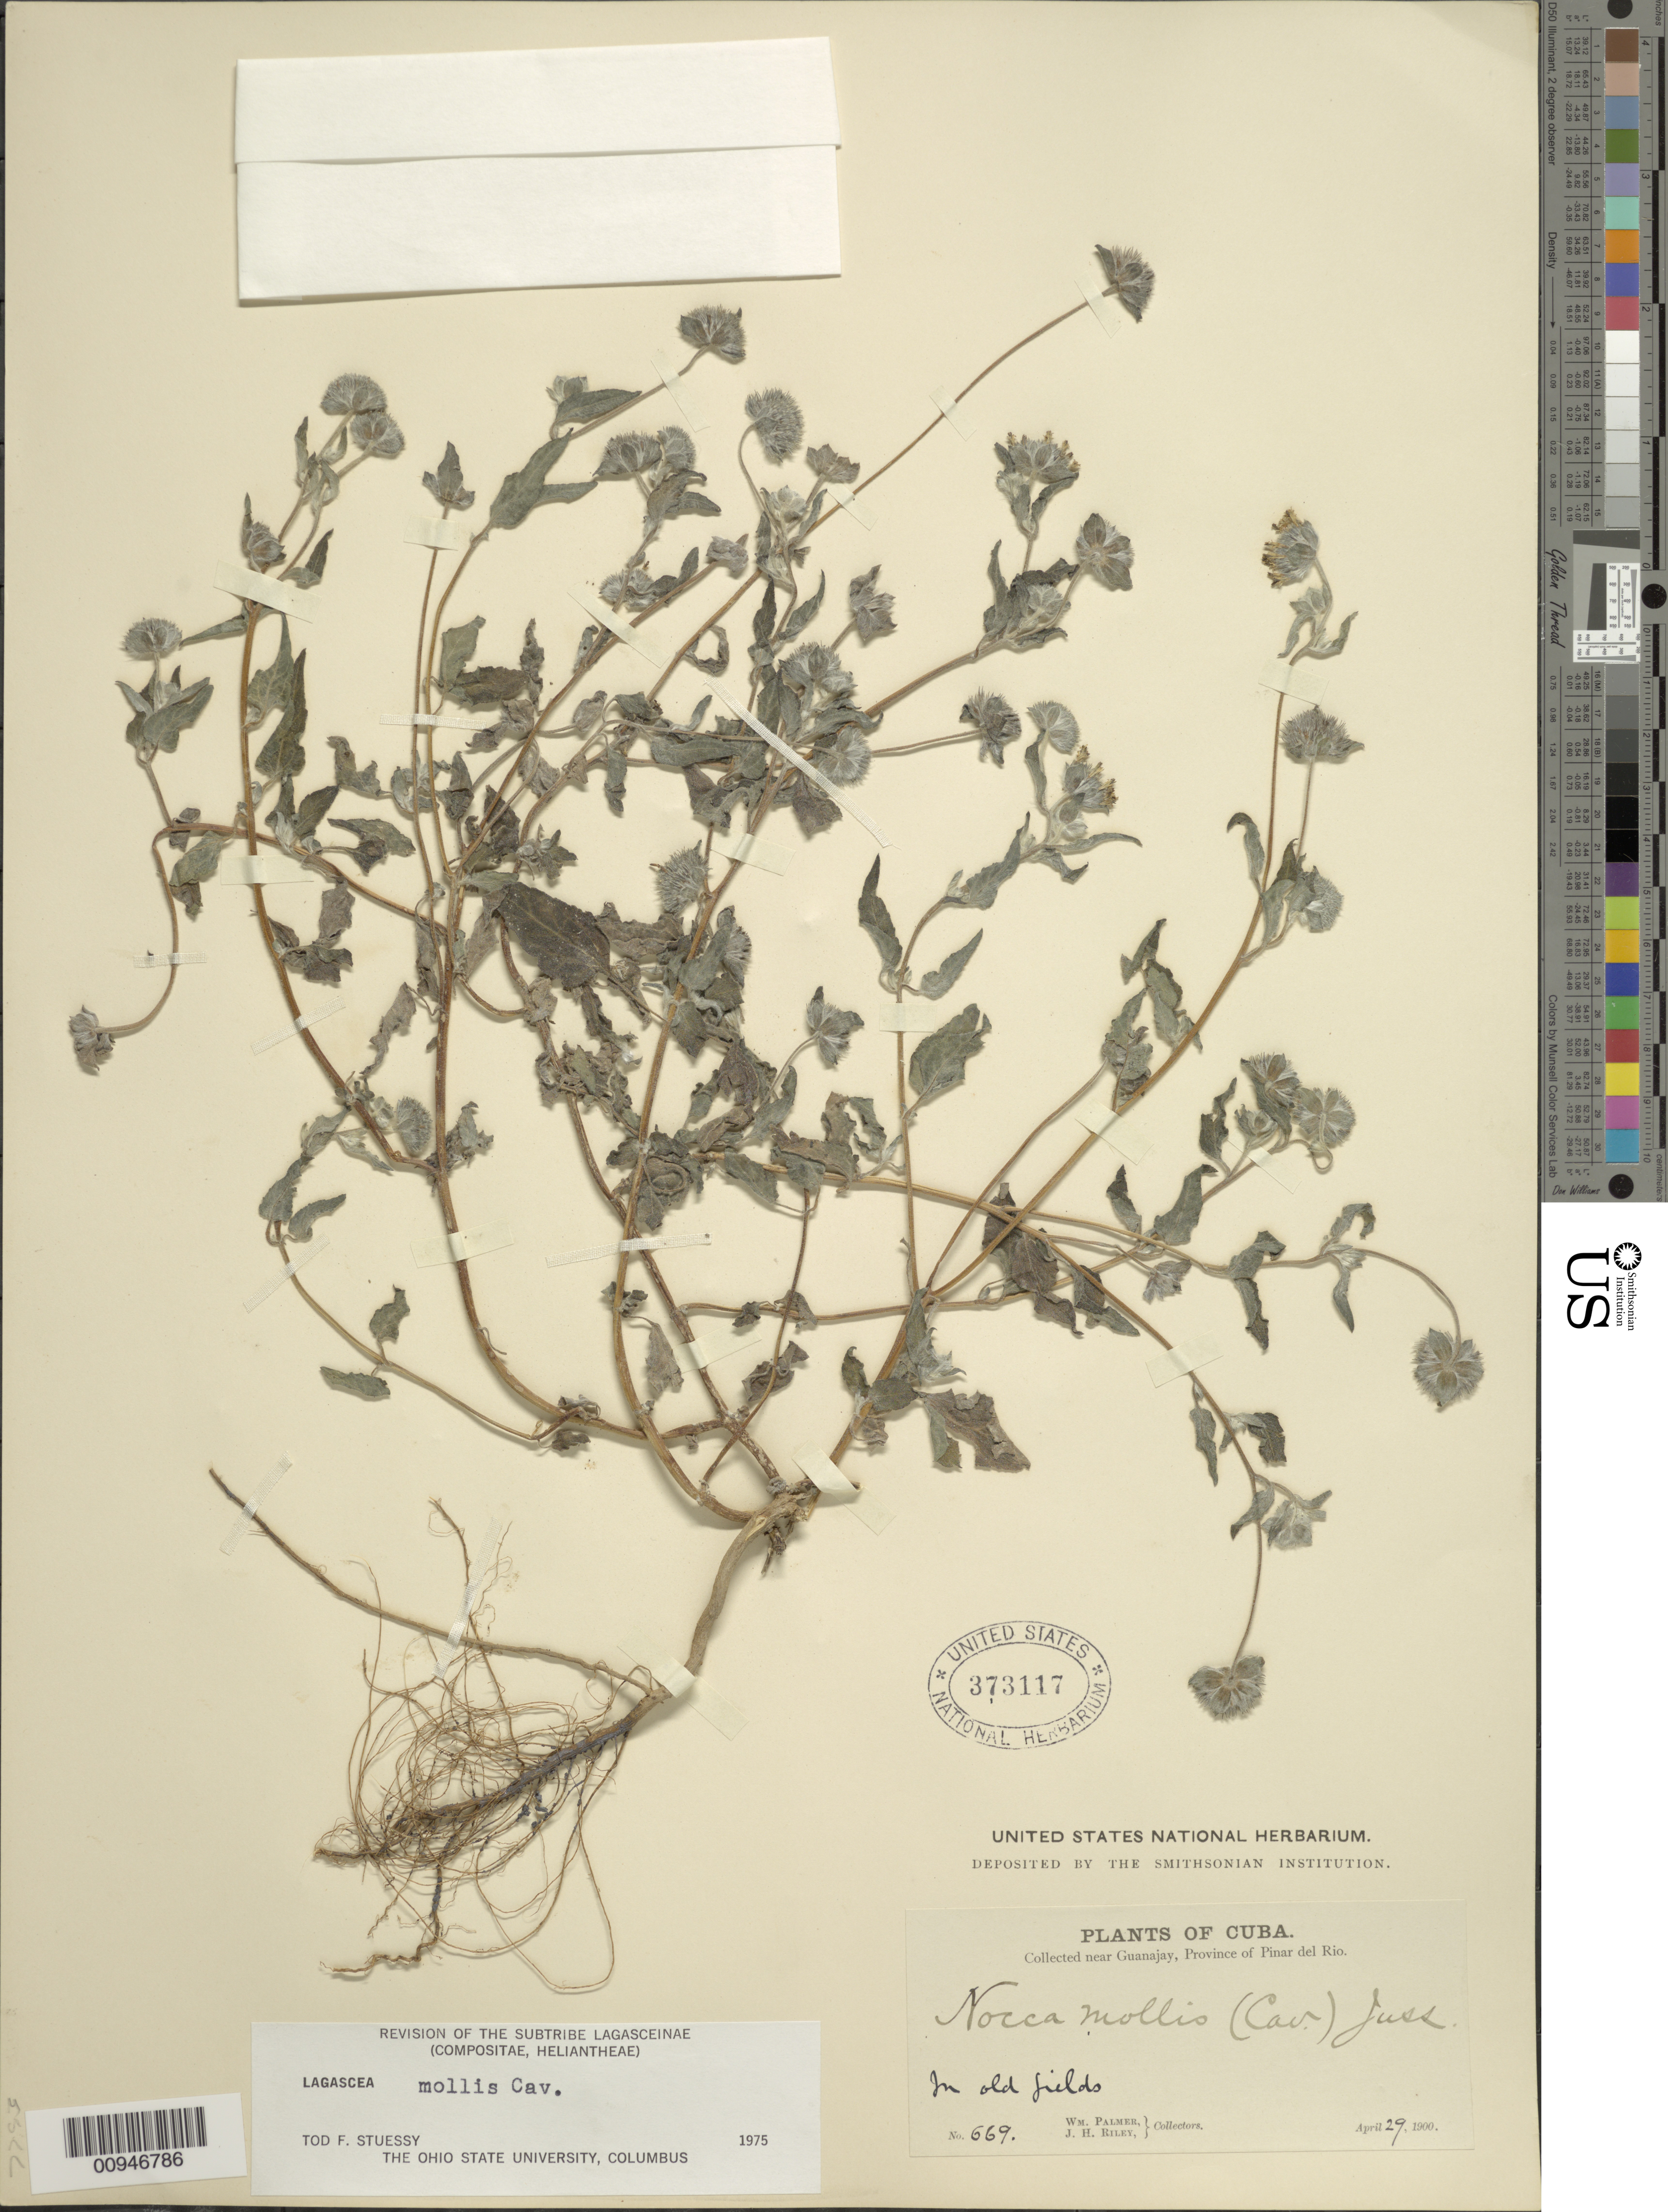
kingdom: Plantae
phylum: Tracheophyta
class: Magnoliopsida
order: Asterales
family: Asteraceae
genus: Lagascea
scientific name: Lagascea mollis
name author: Cav.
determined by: Stuessy, T. F.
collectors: W. Palmer & J. H. Riley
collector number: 669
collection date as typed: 29 Apr 1900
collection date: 1900-04-29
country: Cuba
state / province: Pinar del Rio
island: Cuba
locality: Near Guanajay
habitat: In old fields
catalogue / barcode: US 373117